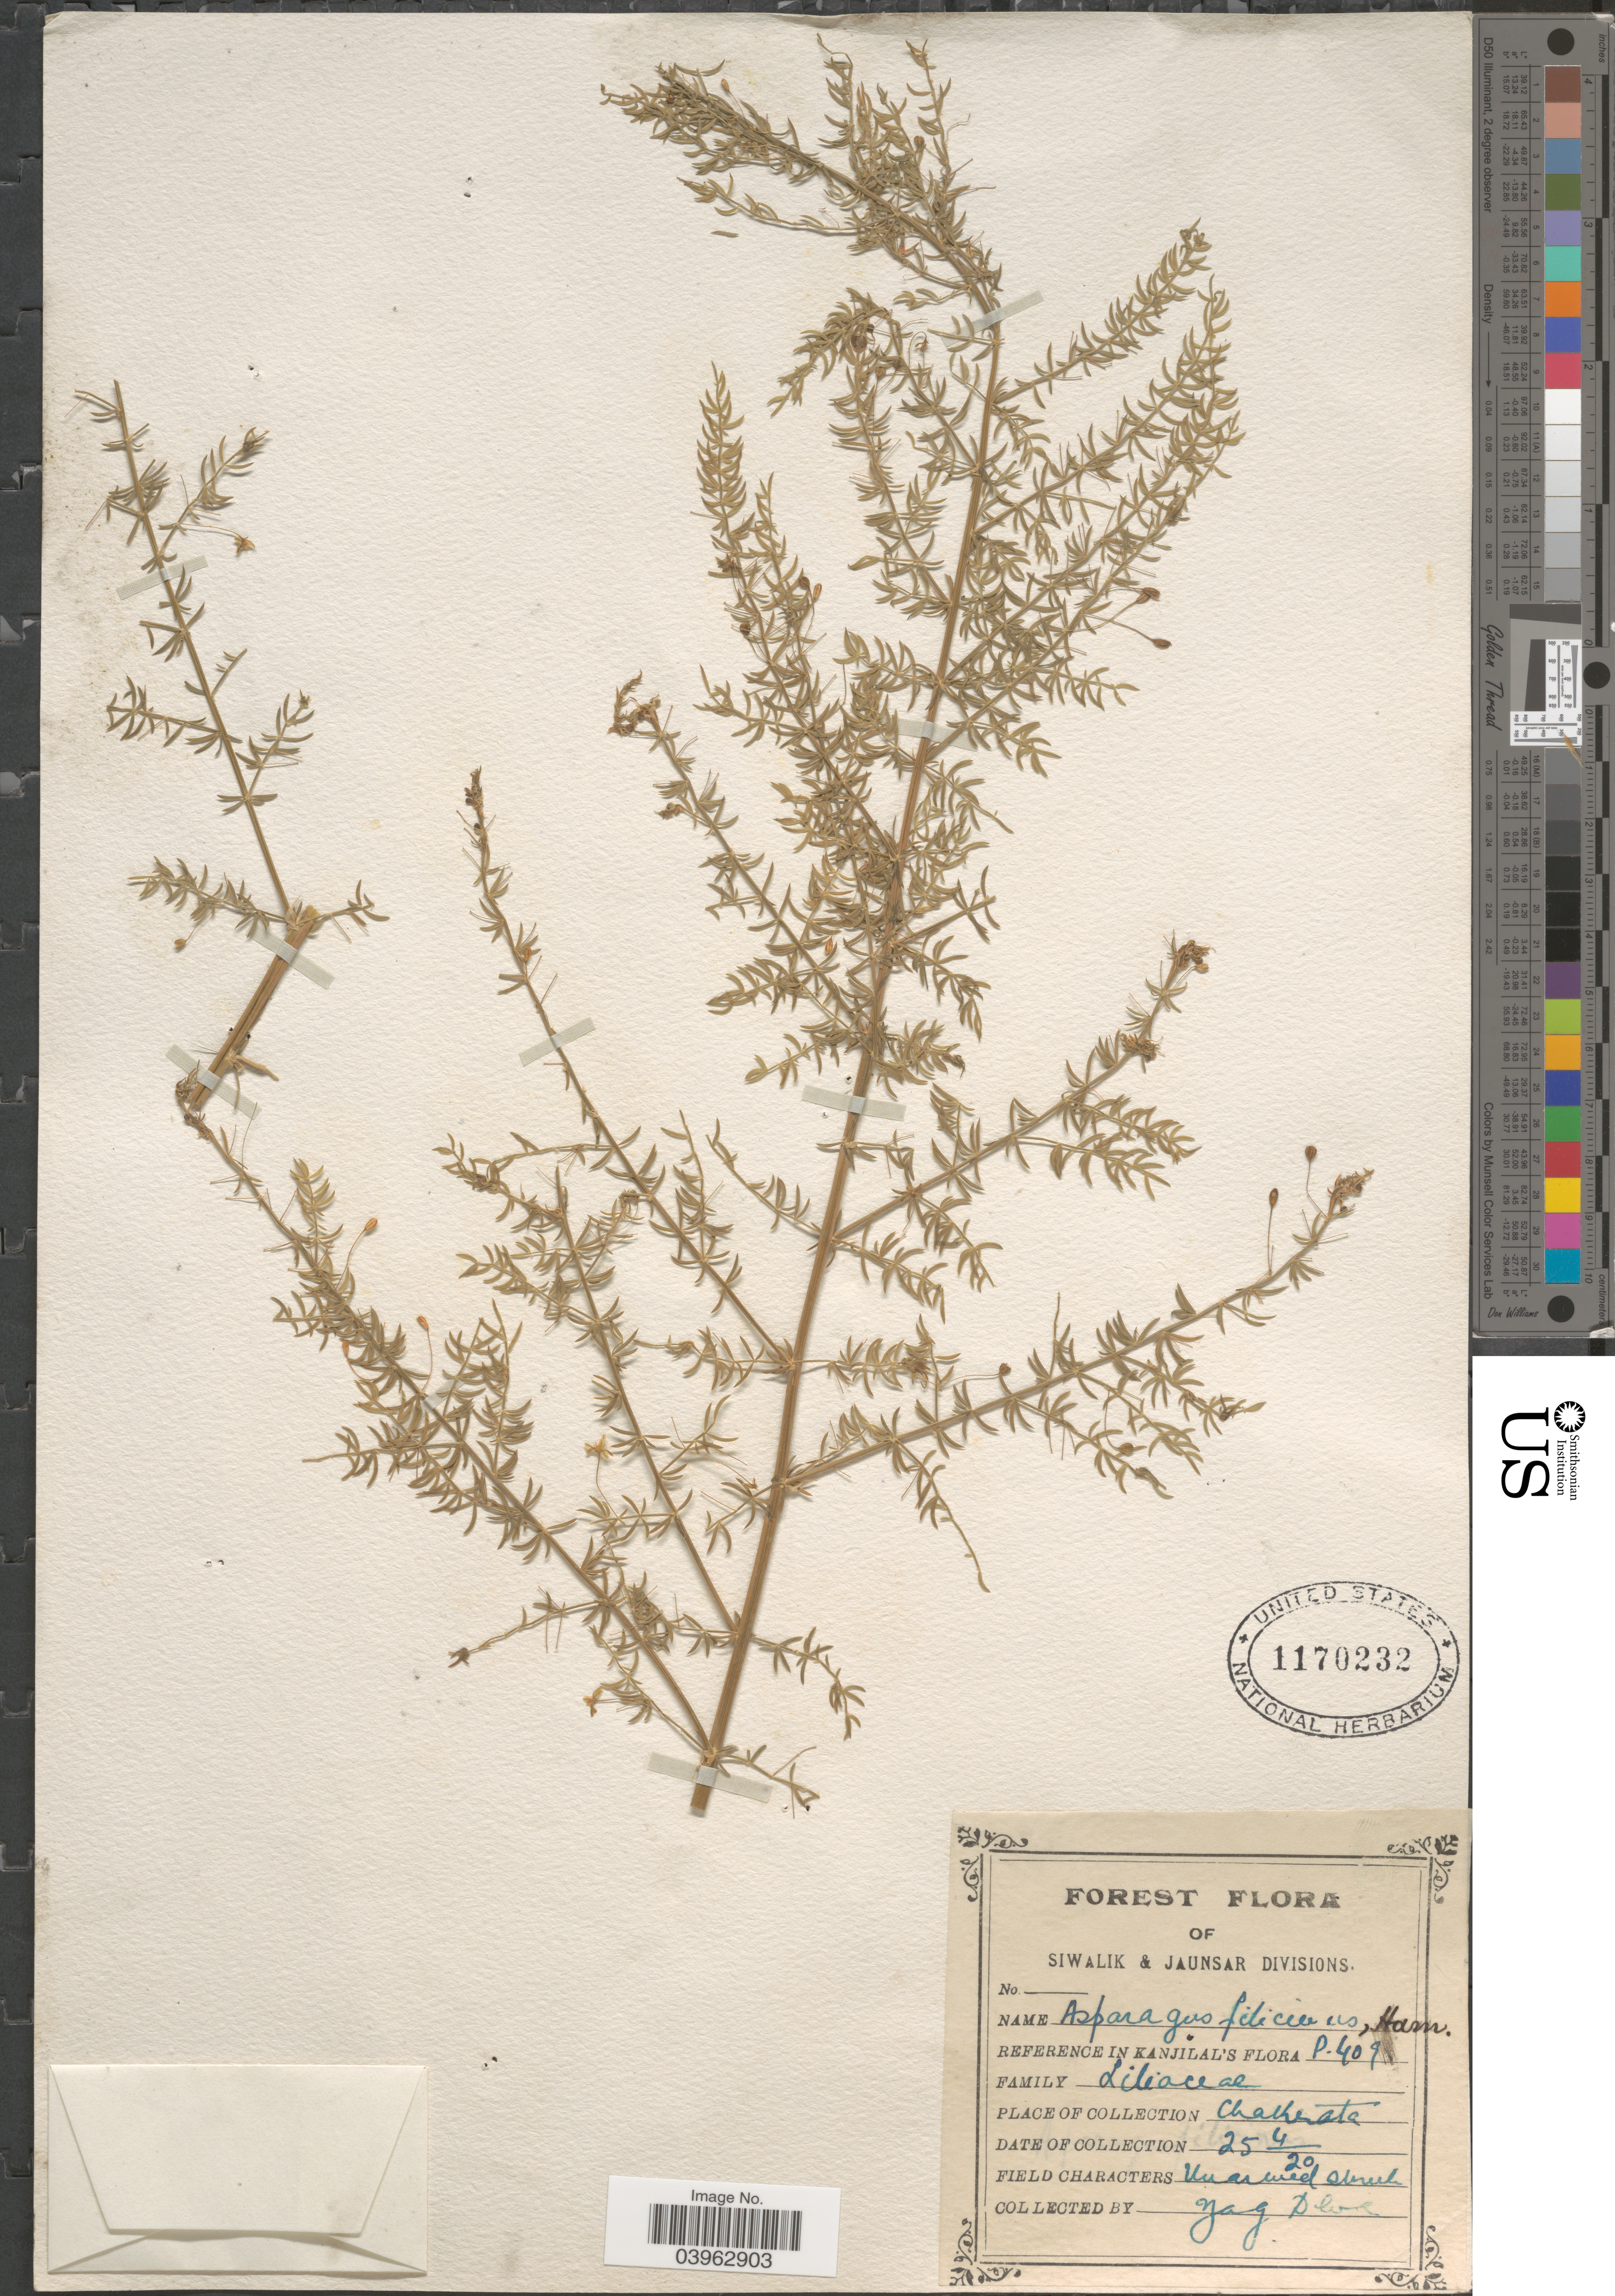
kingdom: Plantae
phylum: Tracheophyta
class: Liliopsida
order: Asparagales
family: Asparagaceae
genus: Asparagus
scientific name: Asparagus filicinus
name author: Buch.-Ham. ex D. Don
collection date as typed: Transcribed d/m/y: 25/4/20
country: India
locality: Siwalik & Jaunsar Divisions. Chakrata.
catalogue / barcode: US 1170232